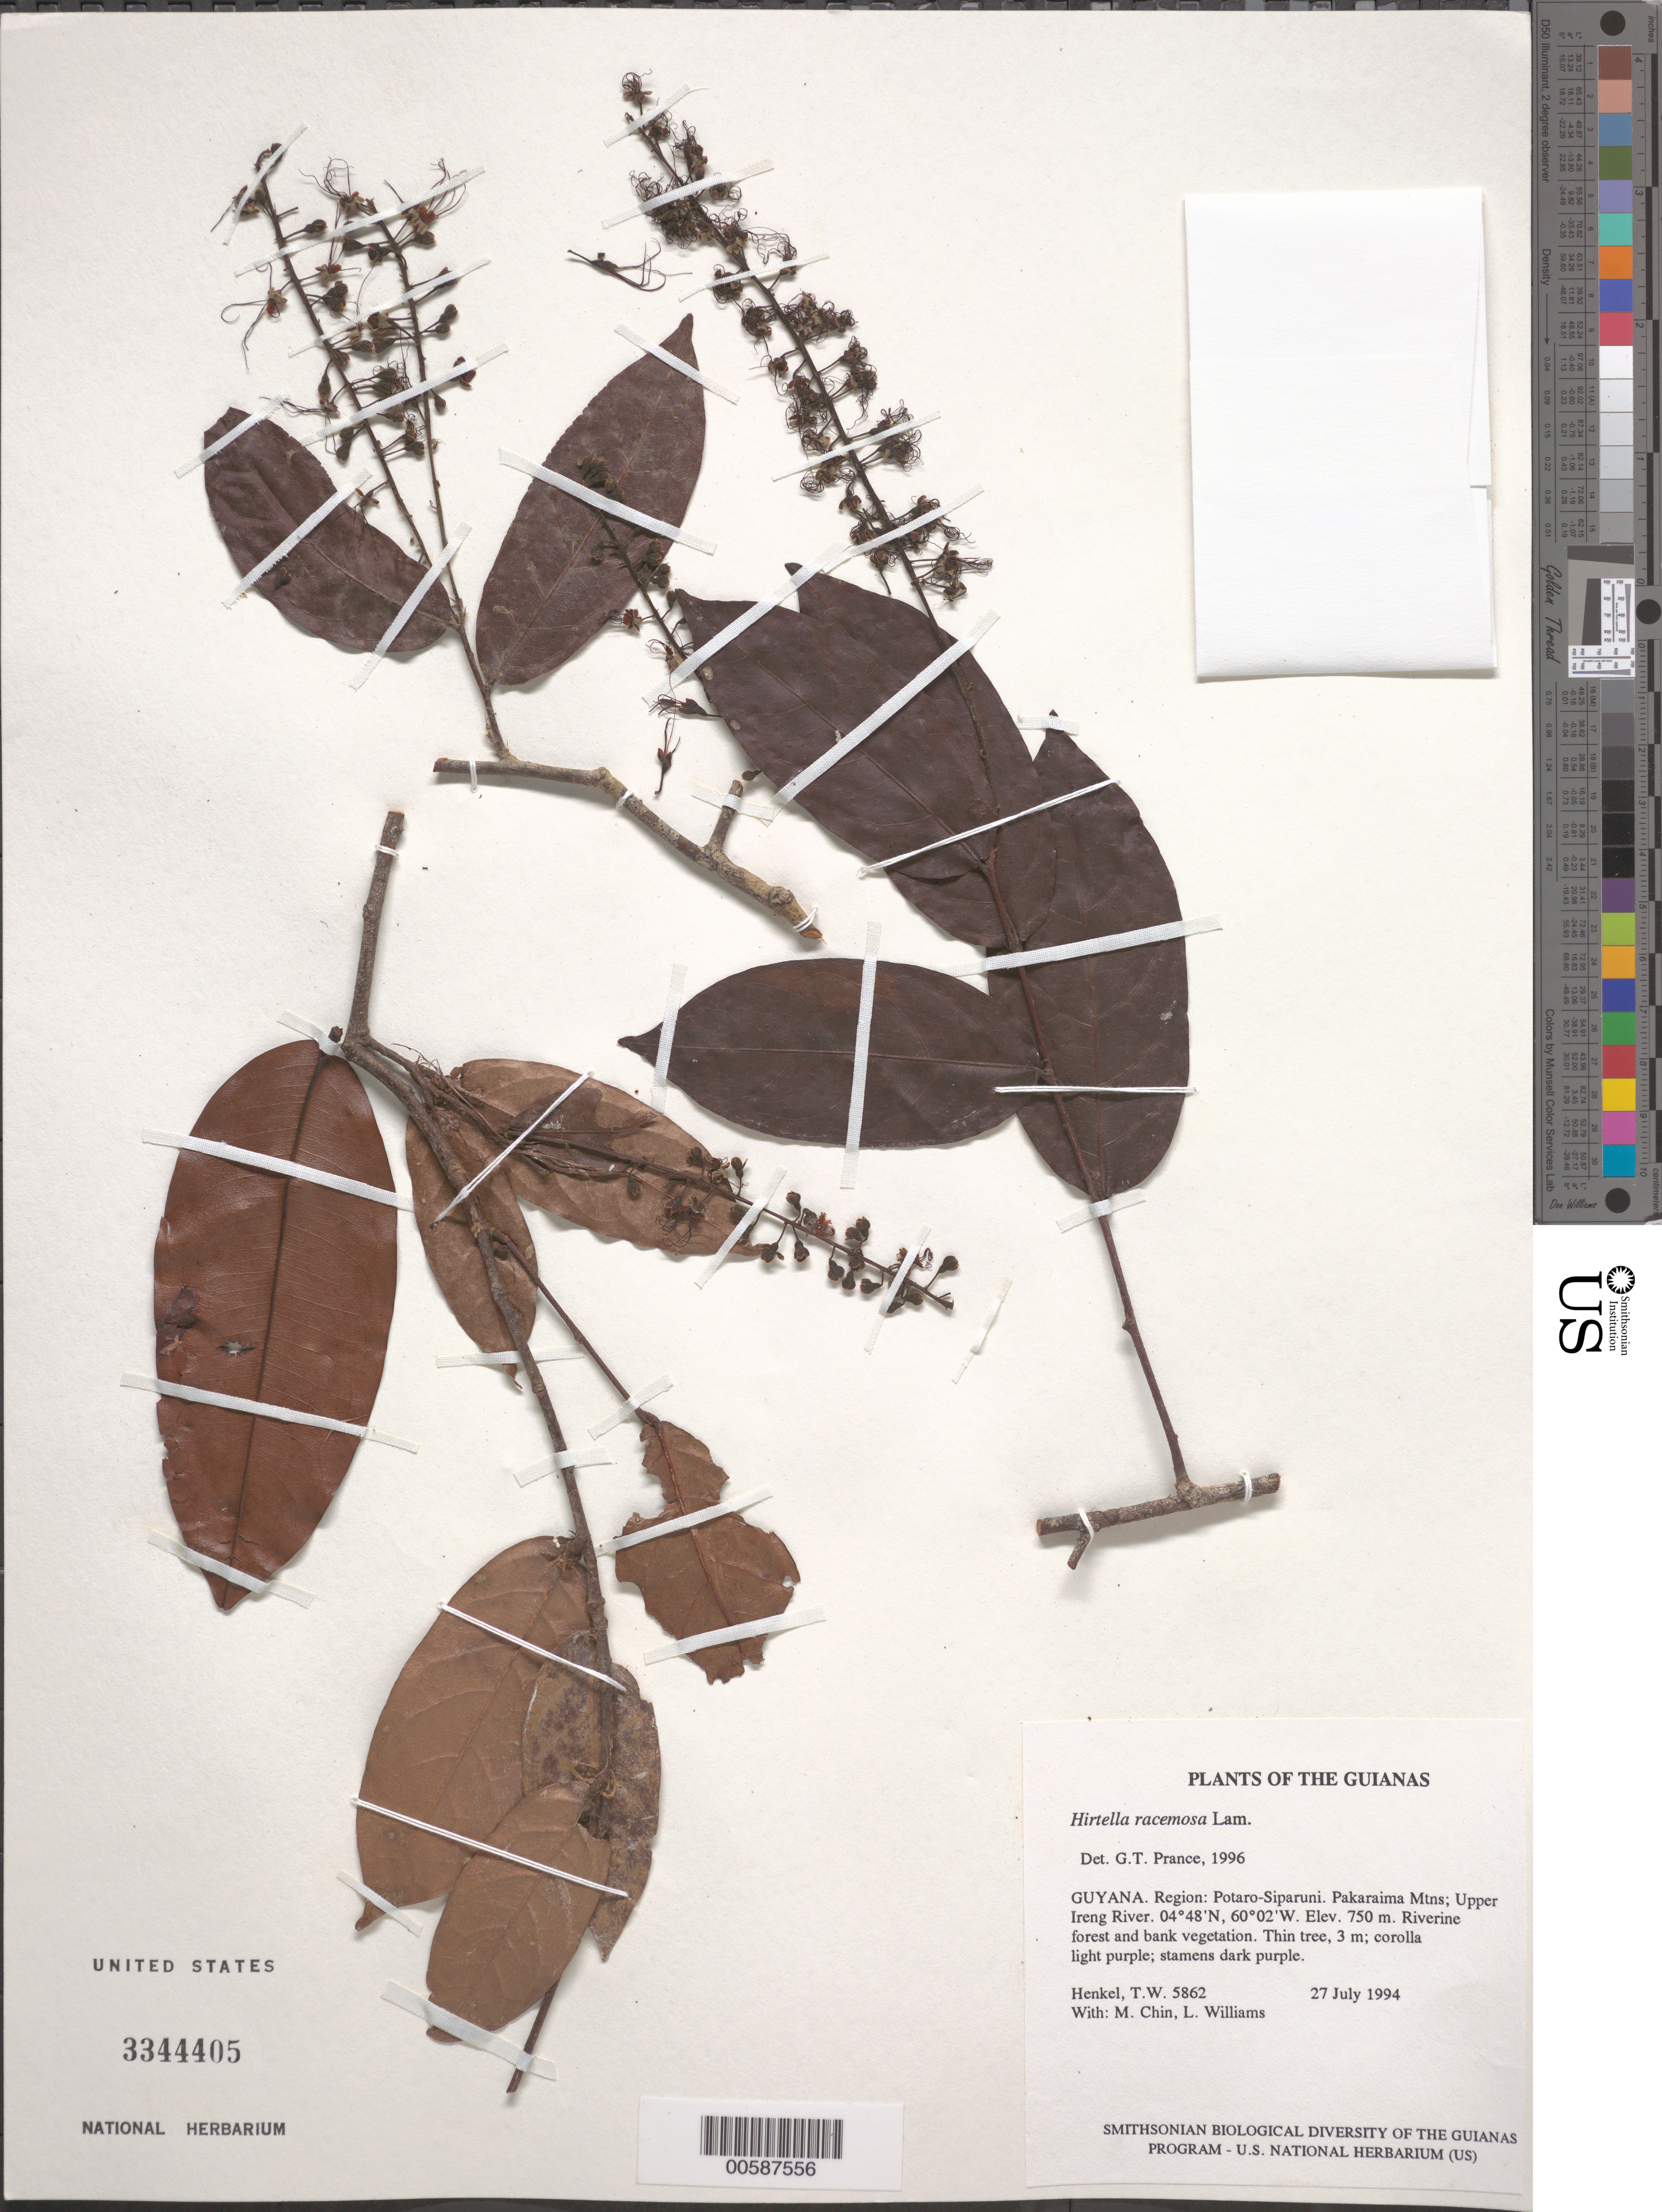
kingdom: Plantae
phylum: Tracheophyta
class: Magnoliopsida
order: Malpighiales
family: Chrysobalanaceae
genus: Hirtella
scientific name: Hirtella racemosa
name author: Lam.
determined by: Prance, G. T.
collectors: T. Henkel, M. Chin & L. Williams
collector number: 5862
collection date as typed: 27 July 1994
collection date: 1994-07-27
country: Guyana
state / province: Potaro-Siparuni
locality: Pakaraima Mtns; Upper Ireng River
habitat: Riverine forest and bank vegetation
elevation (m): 750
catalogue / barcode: US 3344405